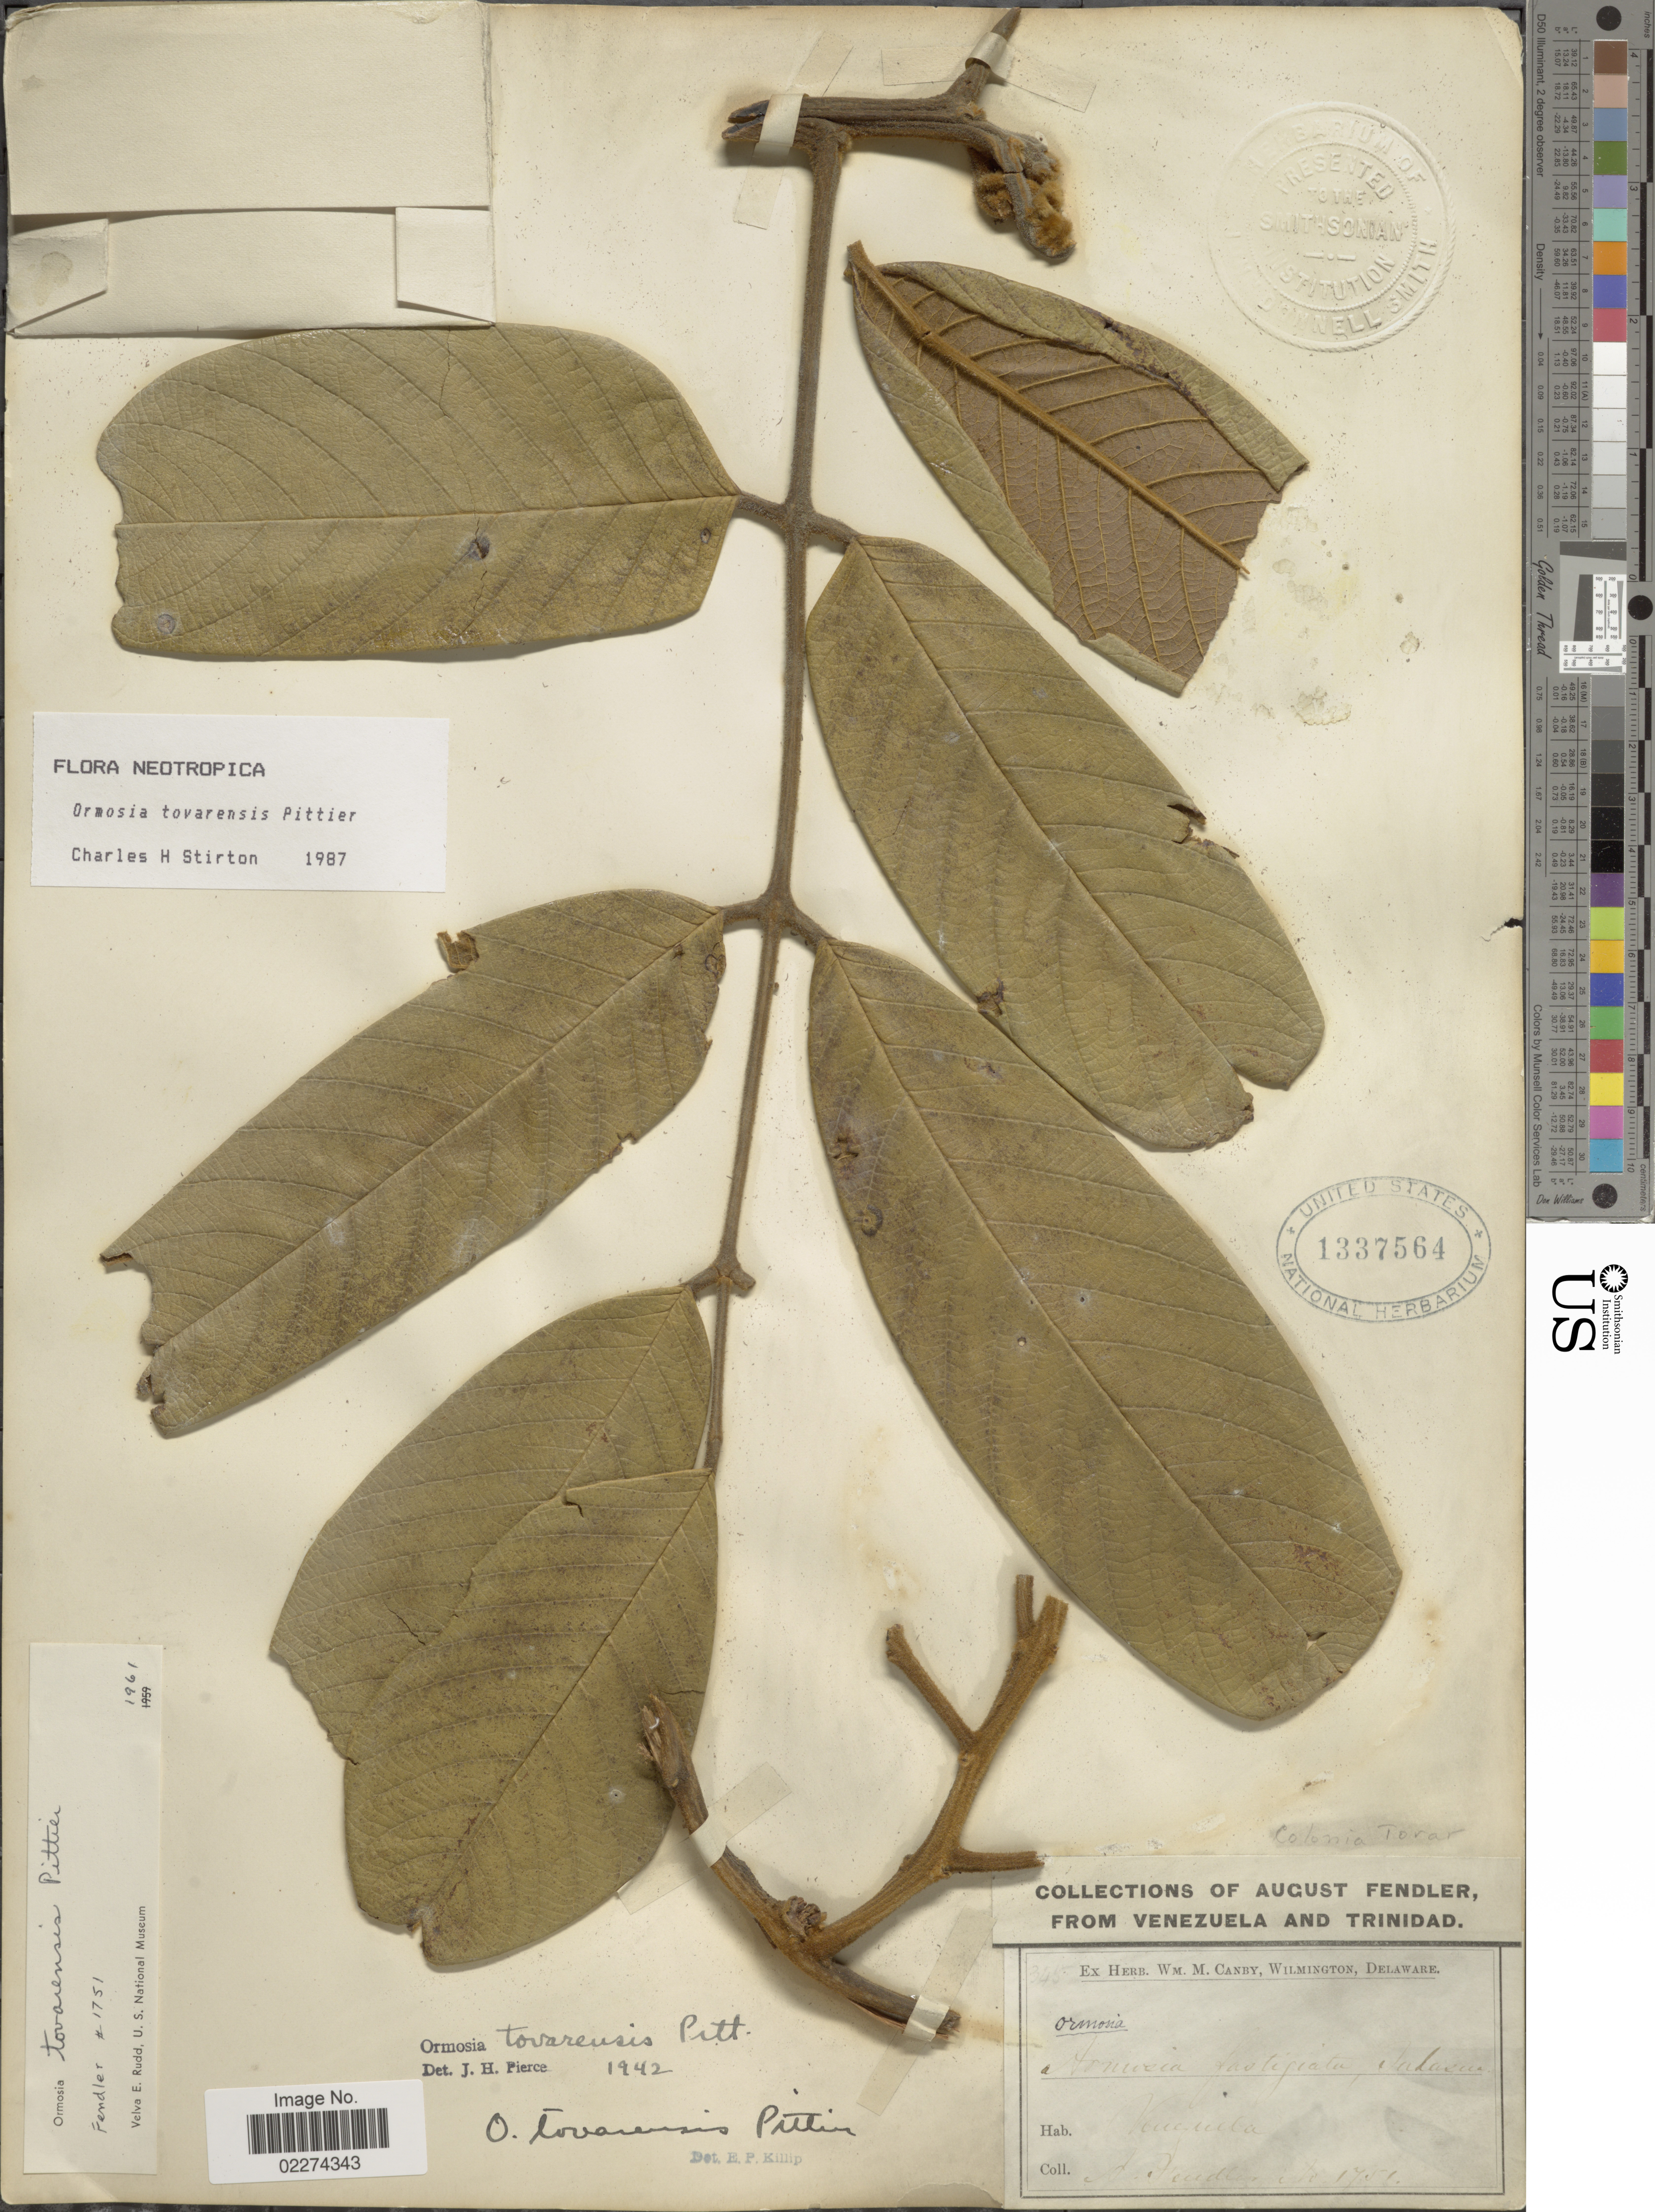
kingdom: Plantae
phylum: Tracheophyta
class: Magnoliopsida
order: Fabales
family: Fabaceae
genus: Ormosia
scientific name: Ormosia tovarensis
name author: Pittier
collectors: A. Fendler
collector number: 345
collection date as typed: Transcribed d/m/y: //1751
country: Venezuela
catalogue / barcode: US 1337564